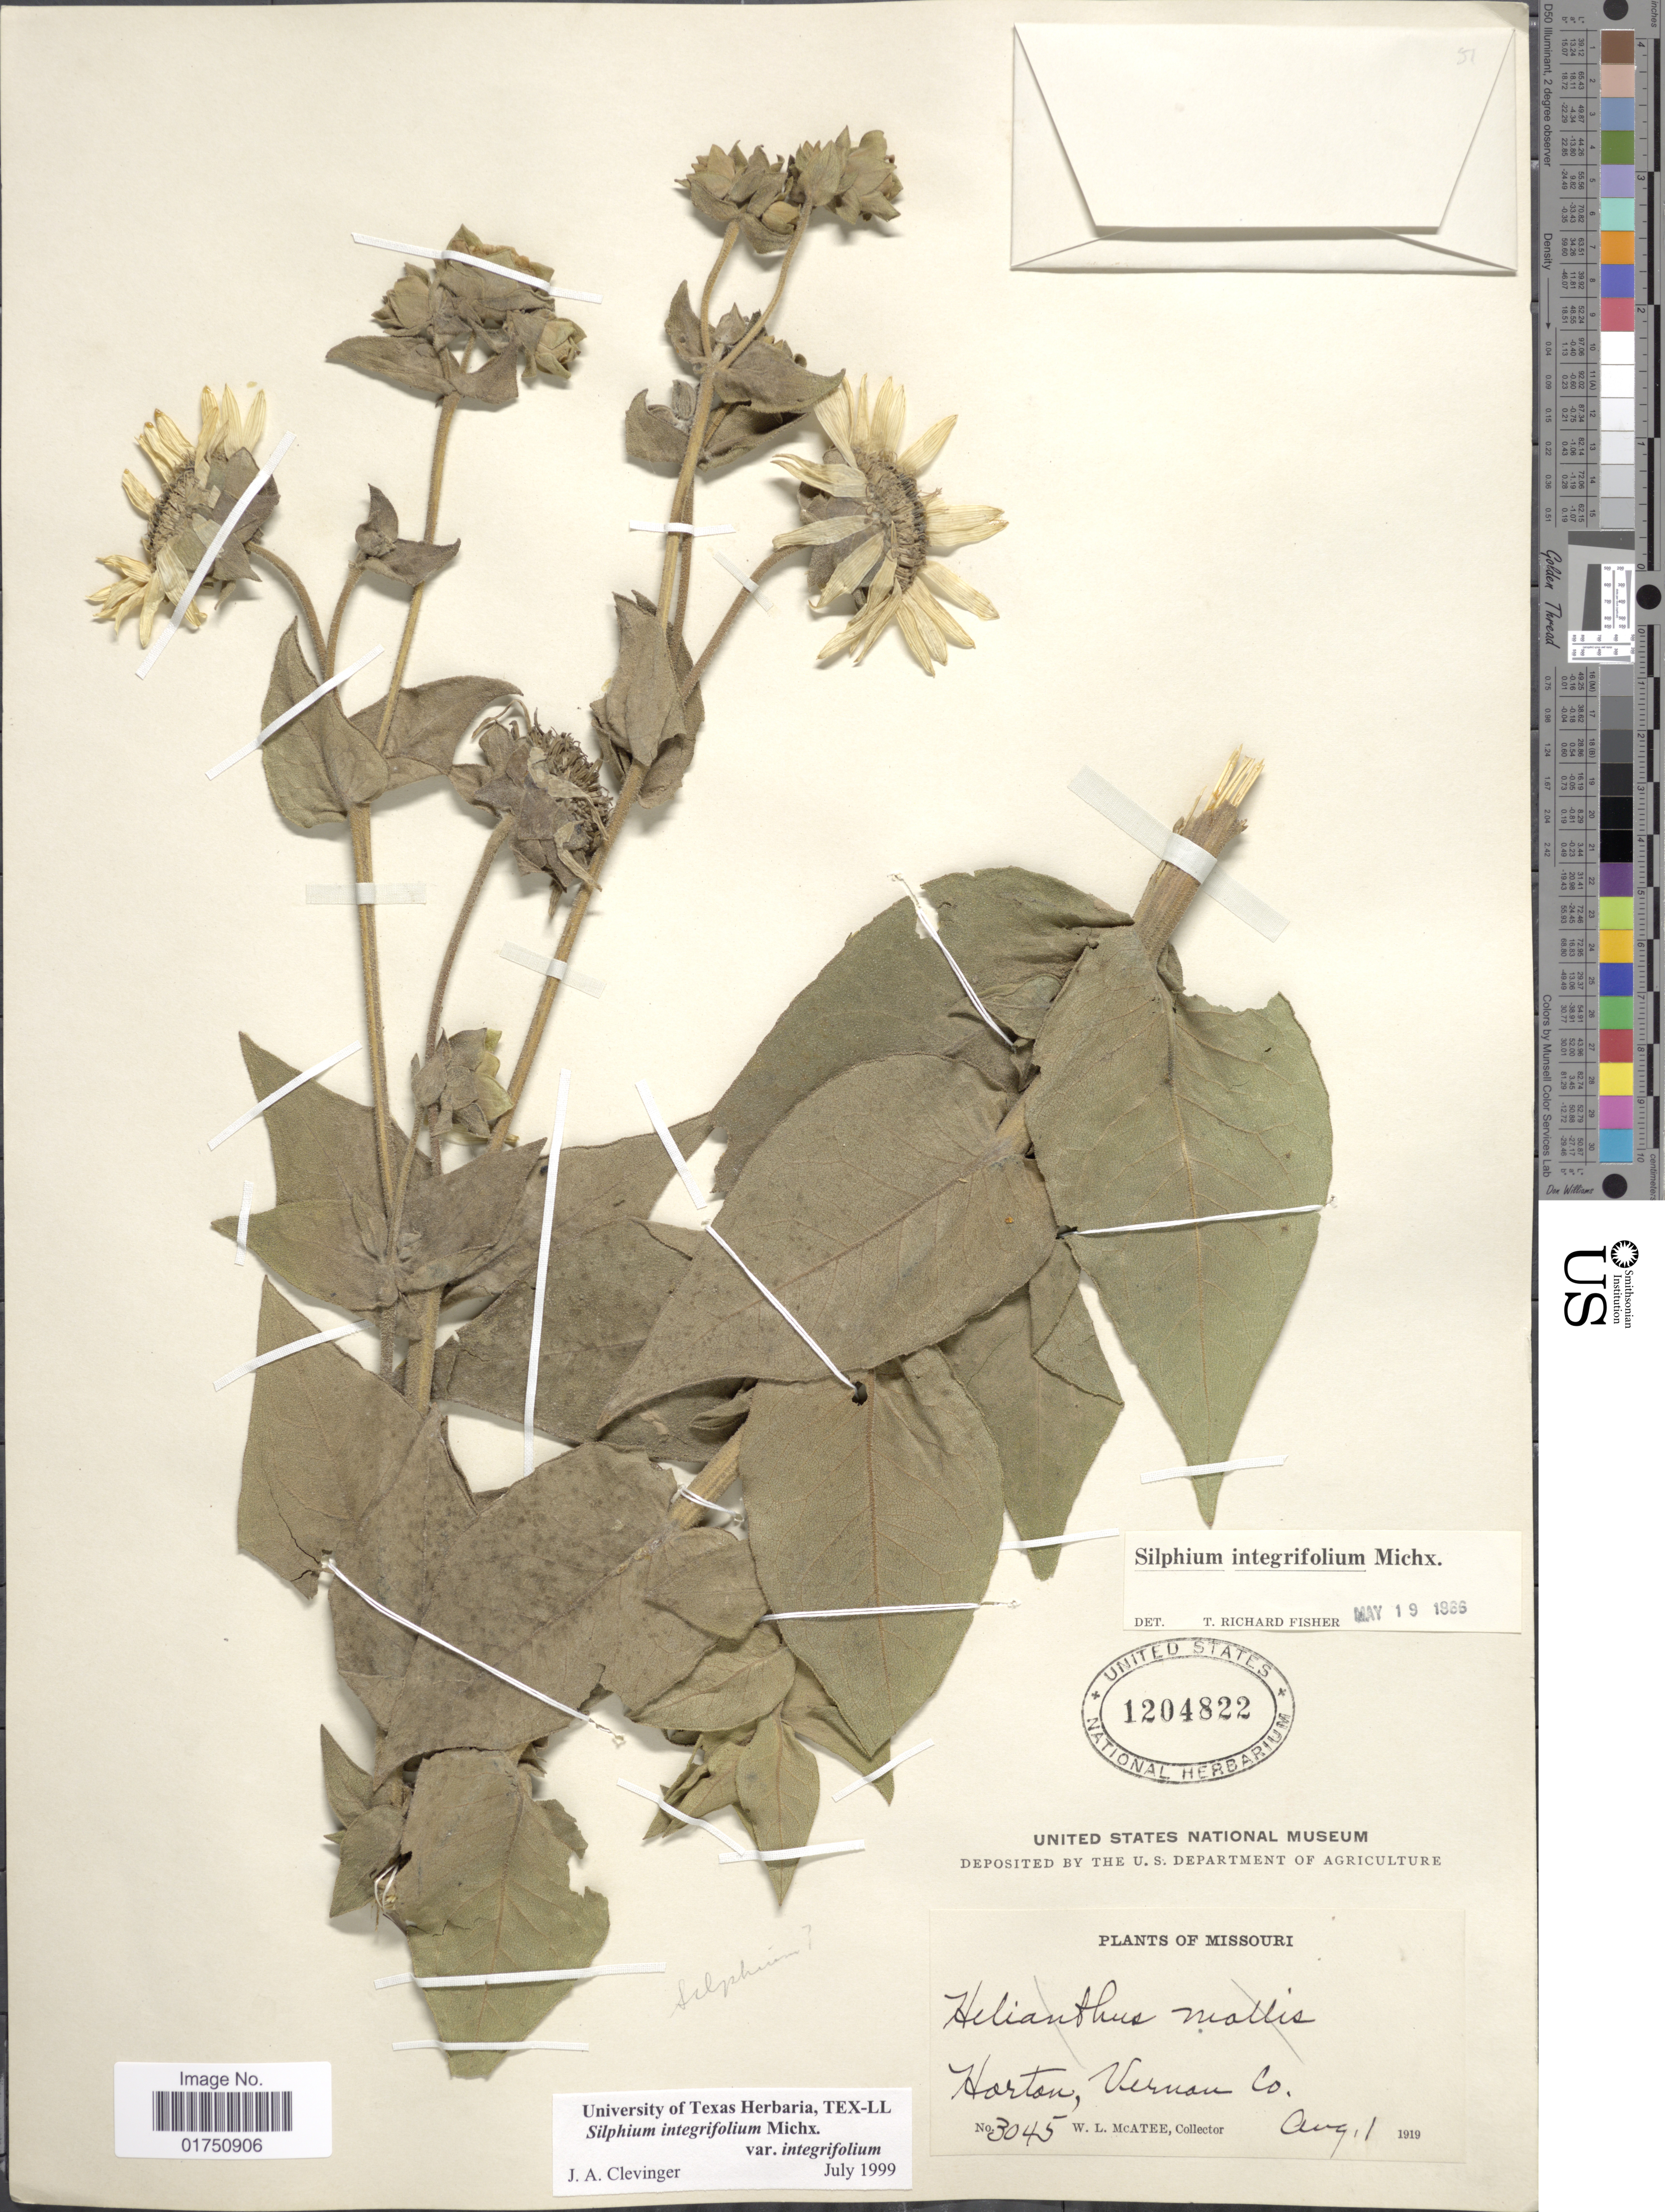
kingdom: Plantae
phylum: Tracheophyta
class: Magnoliopsida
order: Asterales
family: Asteraceae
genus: Silphium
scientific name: Silphium integrifolium var. integrifolium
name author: Michx.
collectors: W. McAtee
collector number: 3045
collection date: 1919-08-01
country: United States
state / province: Missouri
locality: Horton, Vernon Co.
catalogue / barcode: US 1204822